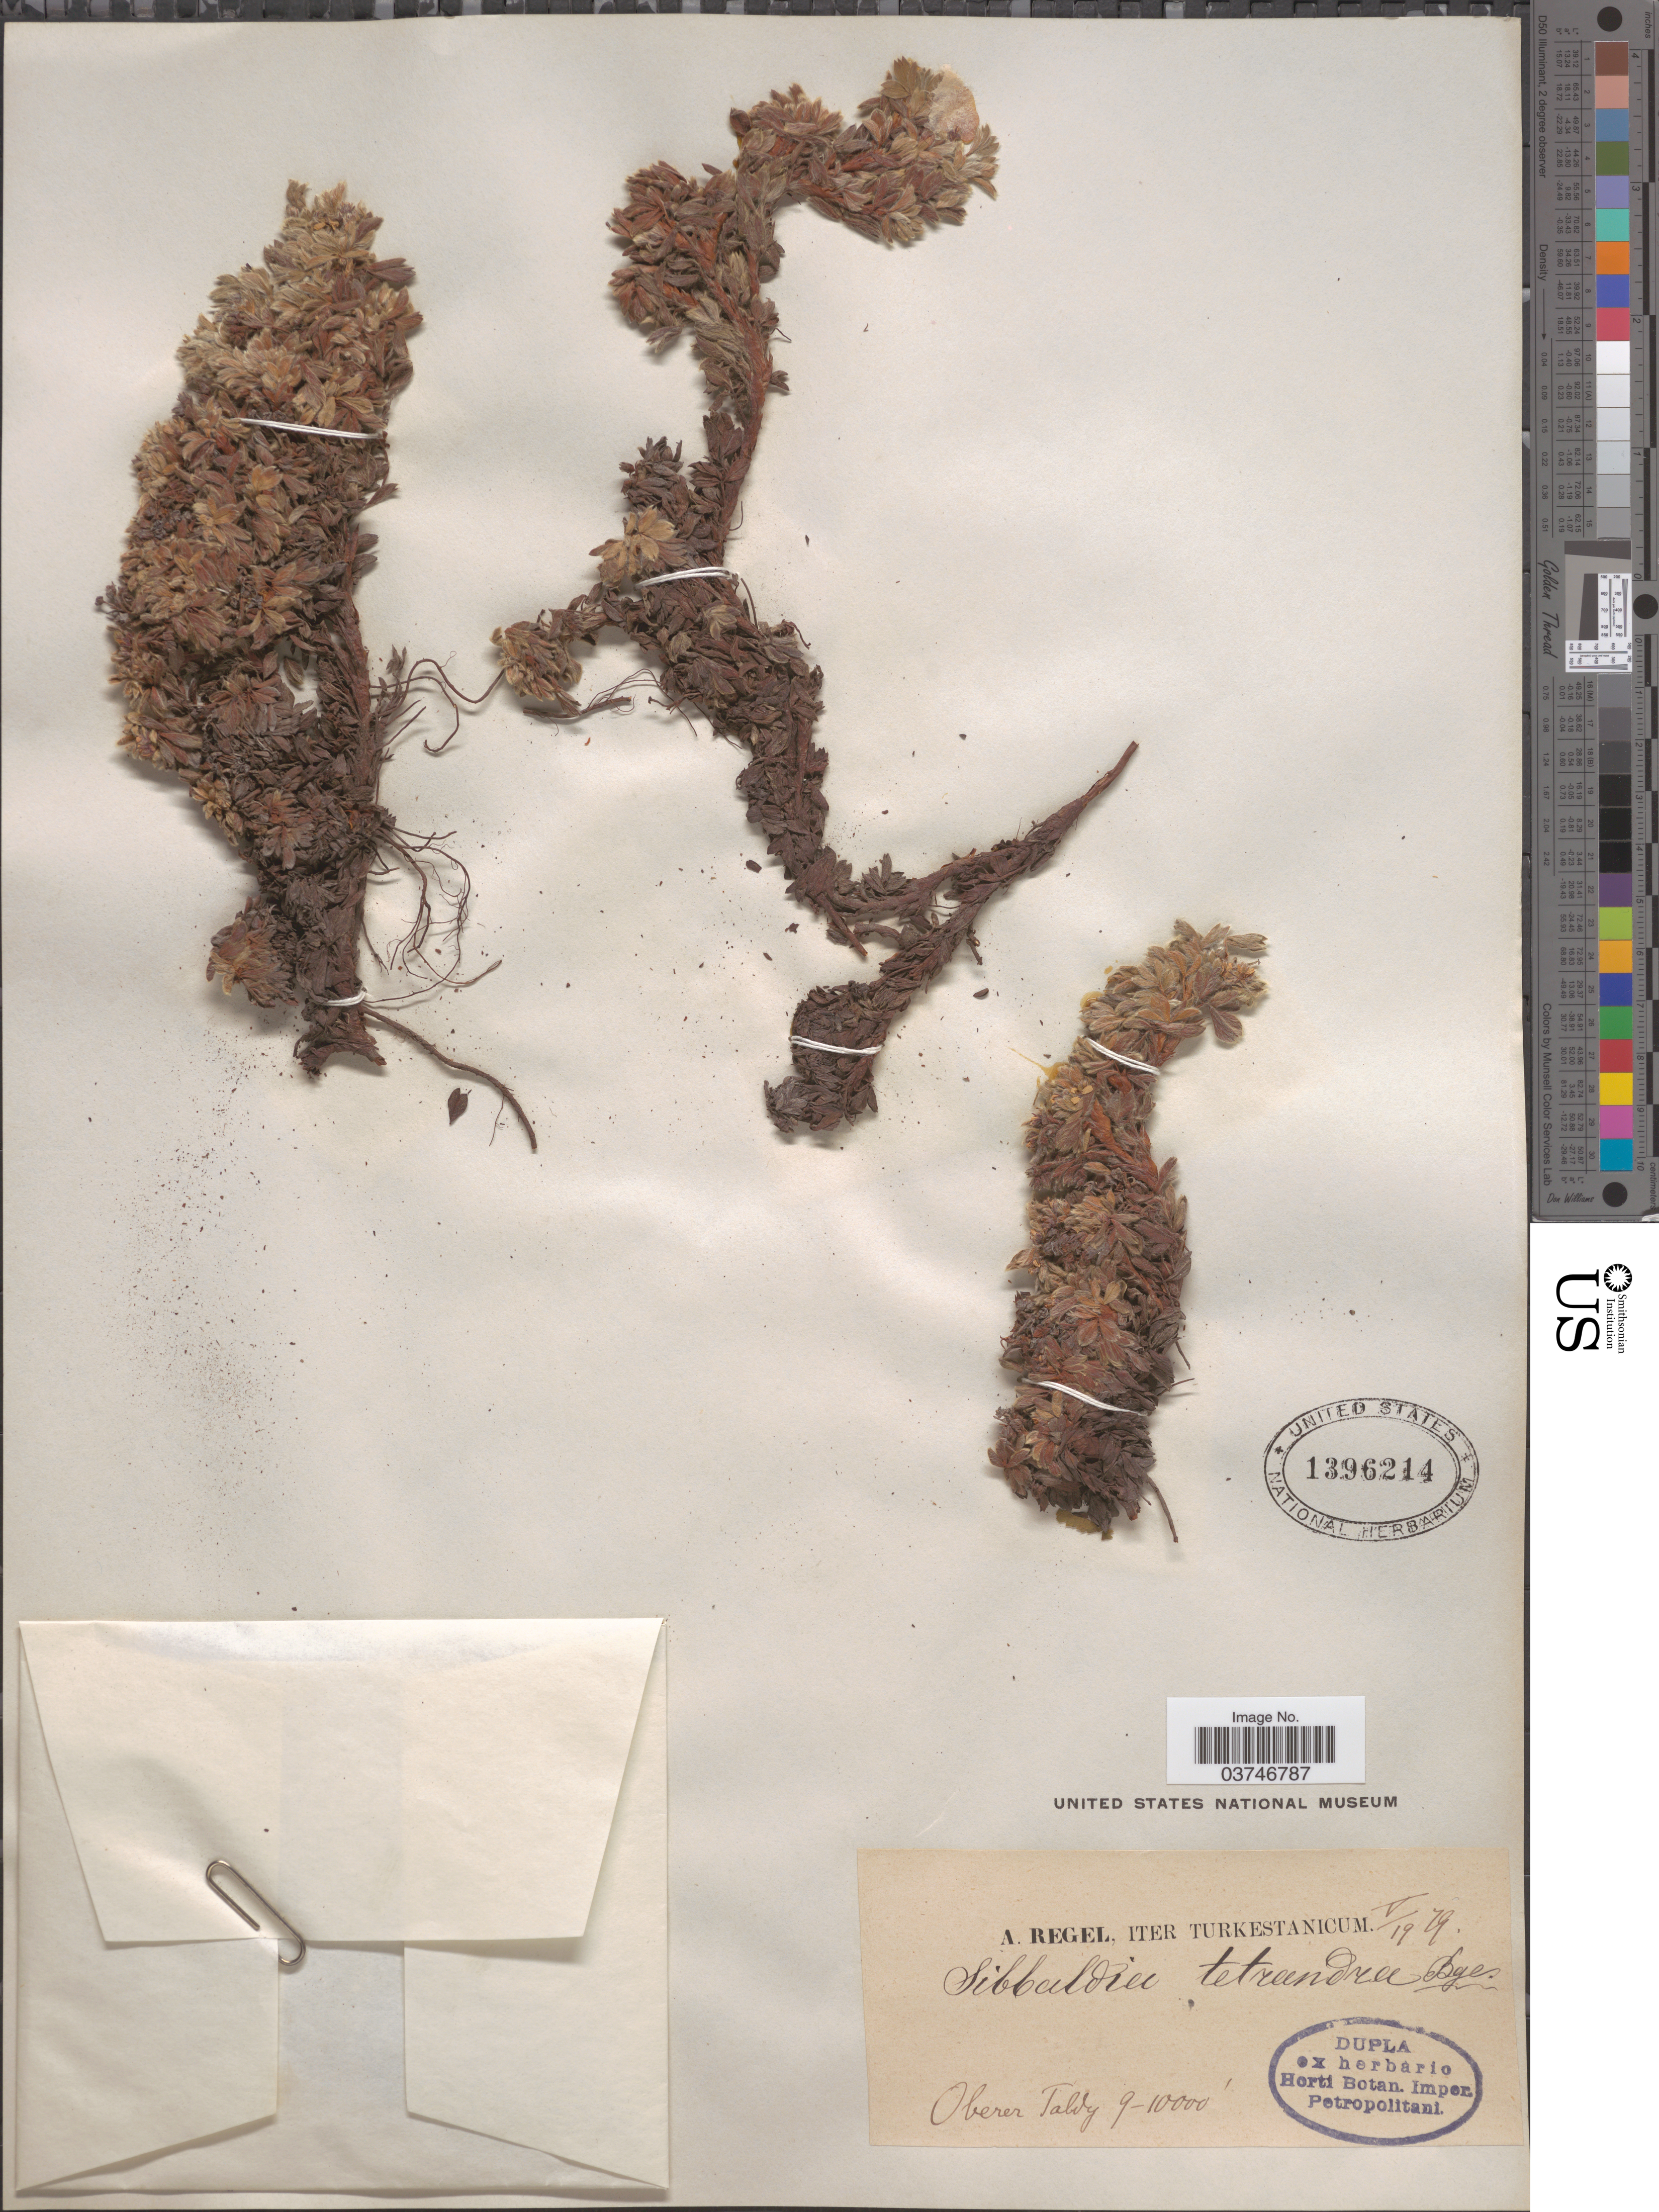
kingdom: Plantae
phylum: Tracheophyta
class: Magnoliopsida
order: Rosales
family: Rosaceae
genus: Sibbaldia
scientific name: Sibbaldia tetrandra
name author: Bunge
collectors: A. Regel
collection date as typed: Transcribed d/m/y: 19/5/79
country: Kazakhstan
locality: Iter Turkestanicum. Oberer Taldy.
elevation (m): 2743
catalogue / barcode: US 1396214